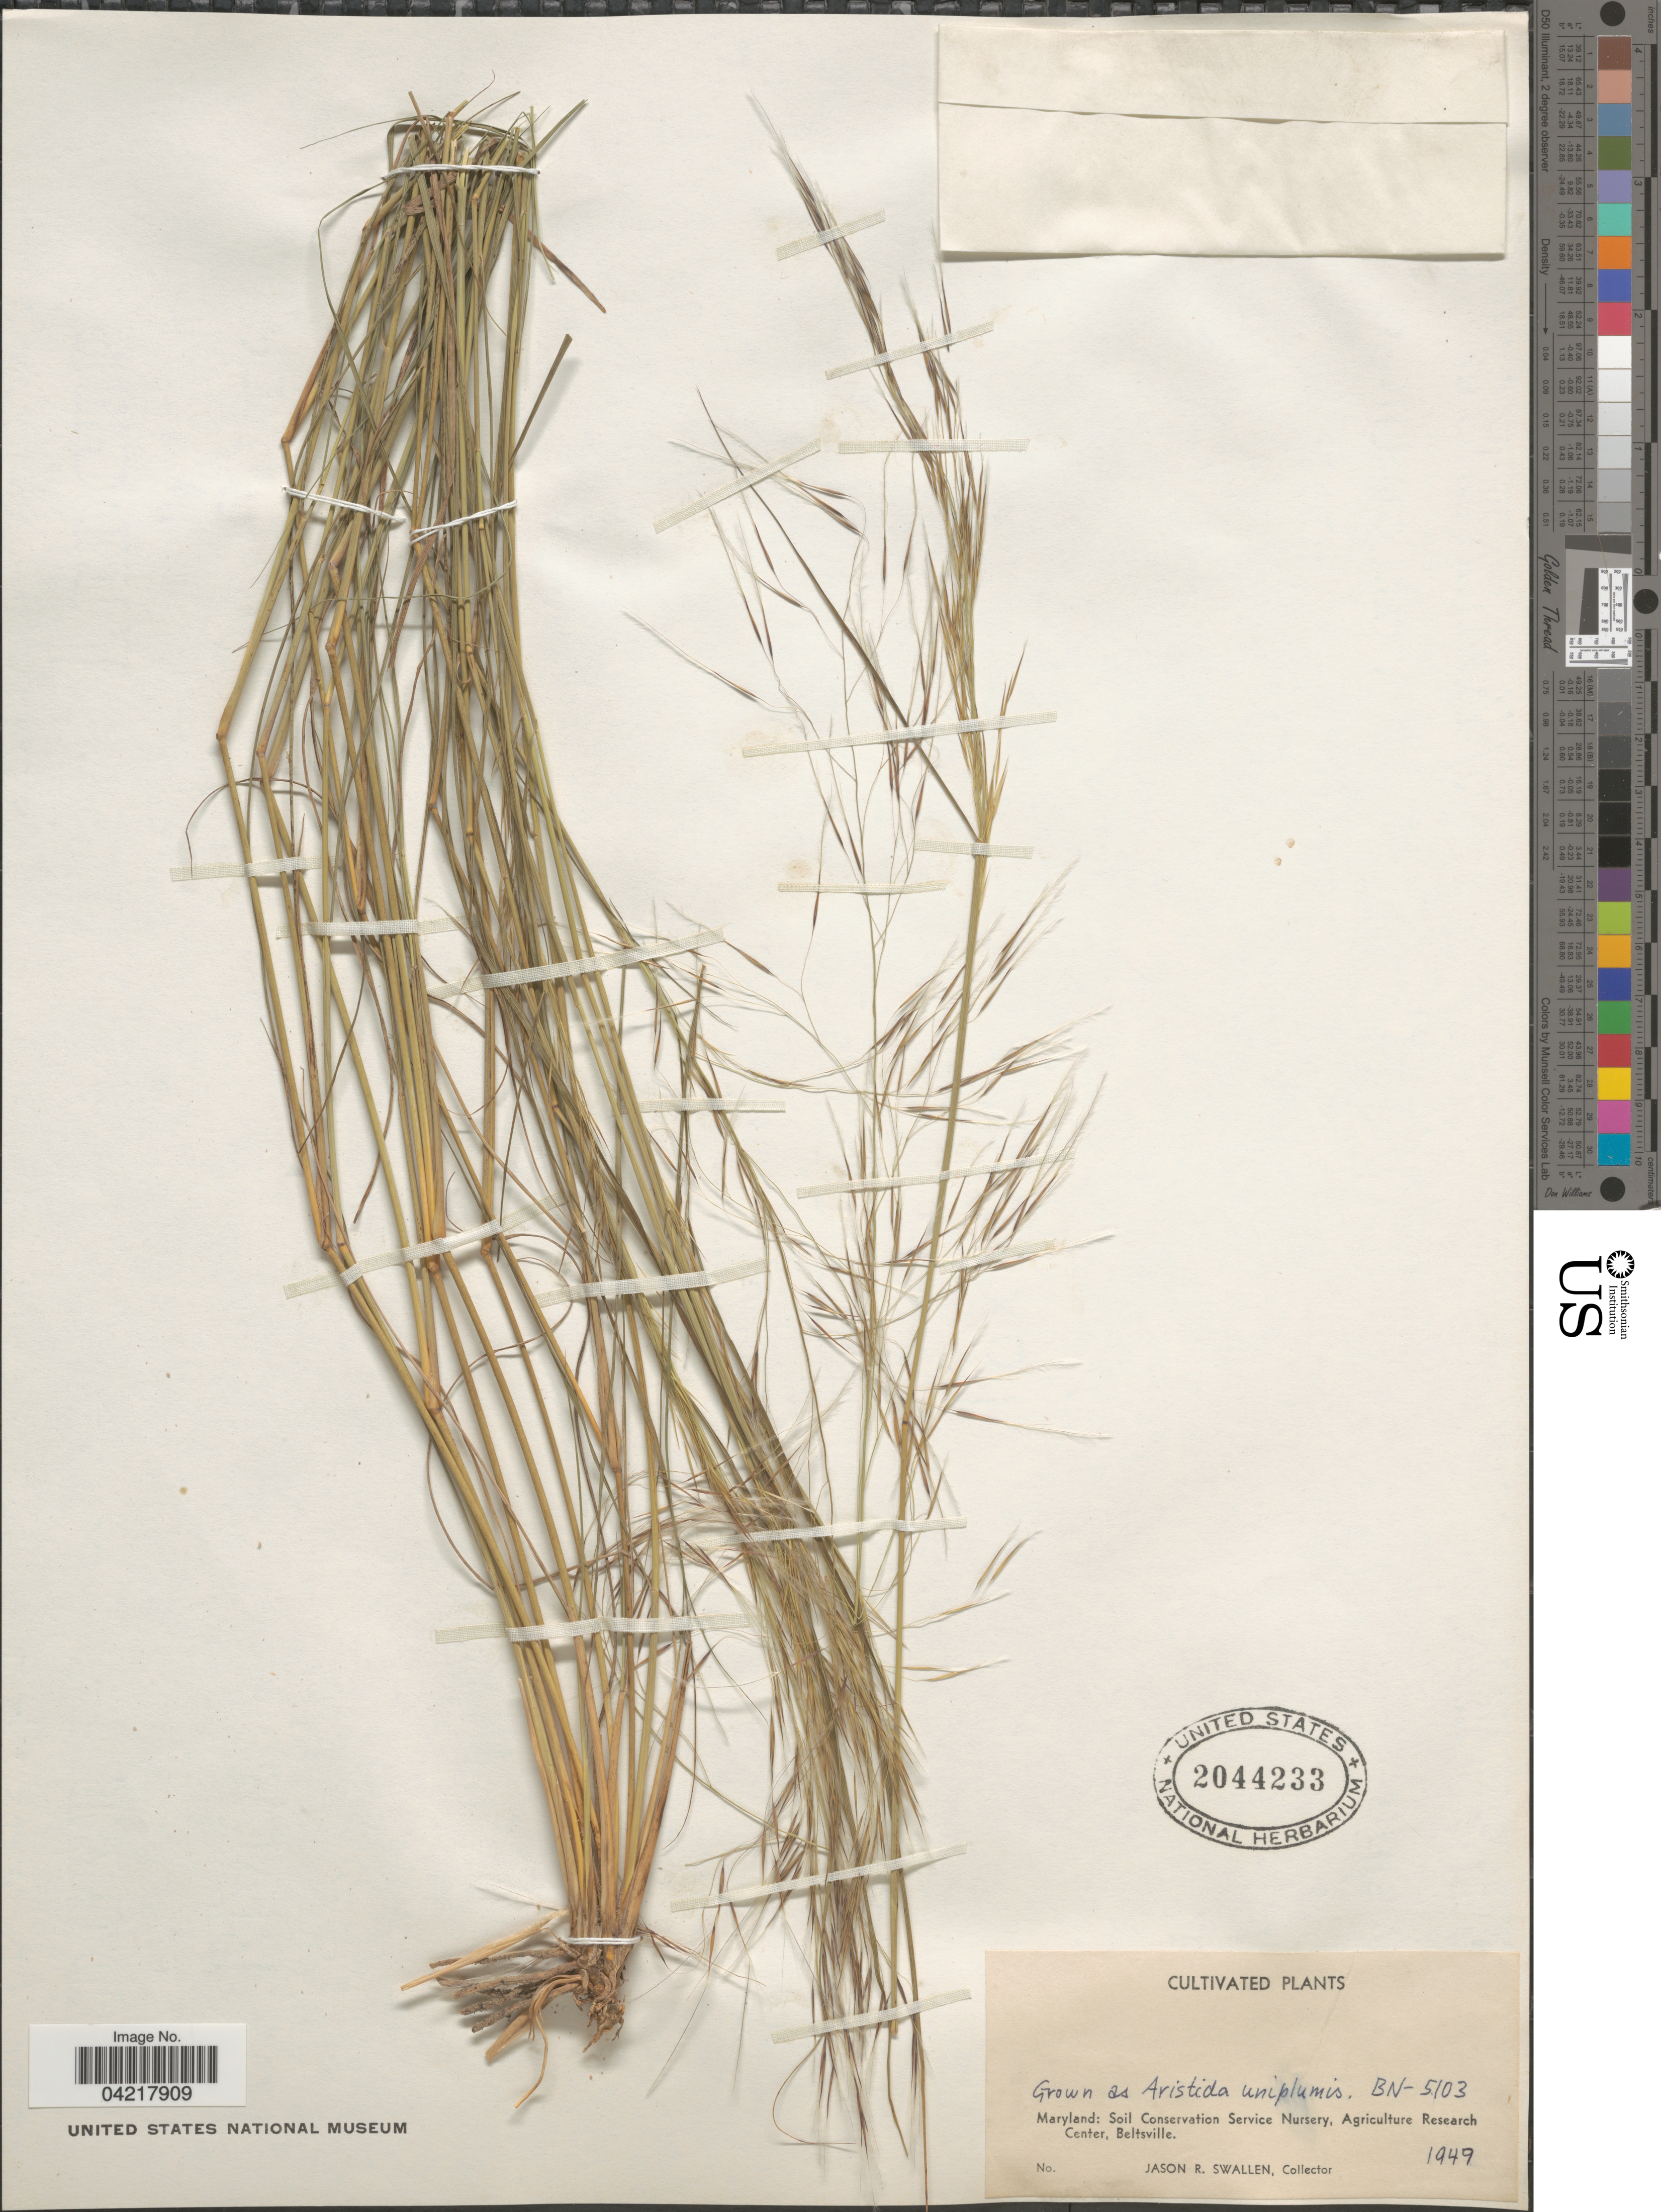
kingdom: Plantae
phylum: Tracheophyta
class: Liliopsida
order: Poales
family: Poaceae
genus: Aristida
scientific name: Aristida uniplumis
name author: Licht. ex Roem. & Schult.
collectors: J. R. Swallen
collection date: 1949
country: United States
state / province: Maryland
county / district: Prince George's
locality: Soil Conservation Service Nursery, Agriculture Research Center, Beltsville.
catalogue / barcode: US 2044233